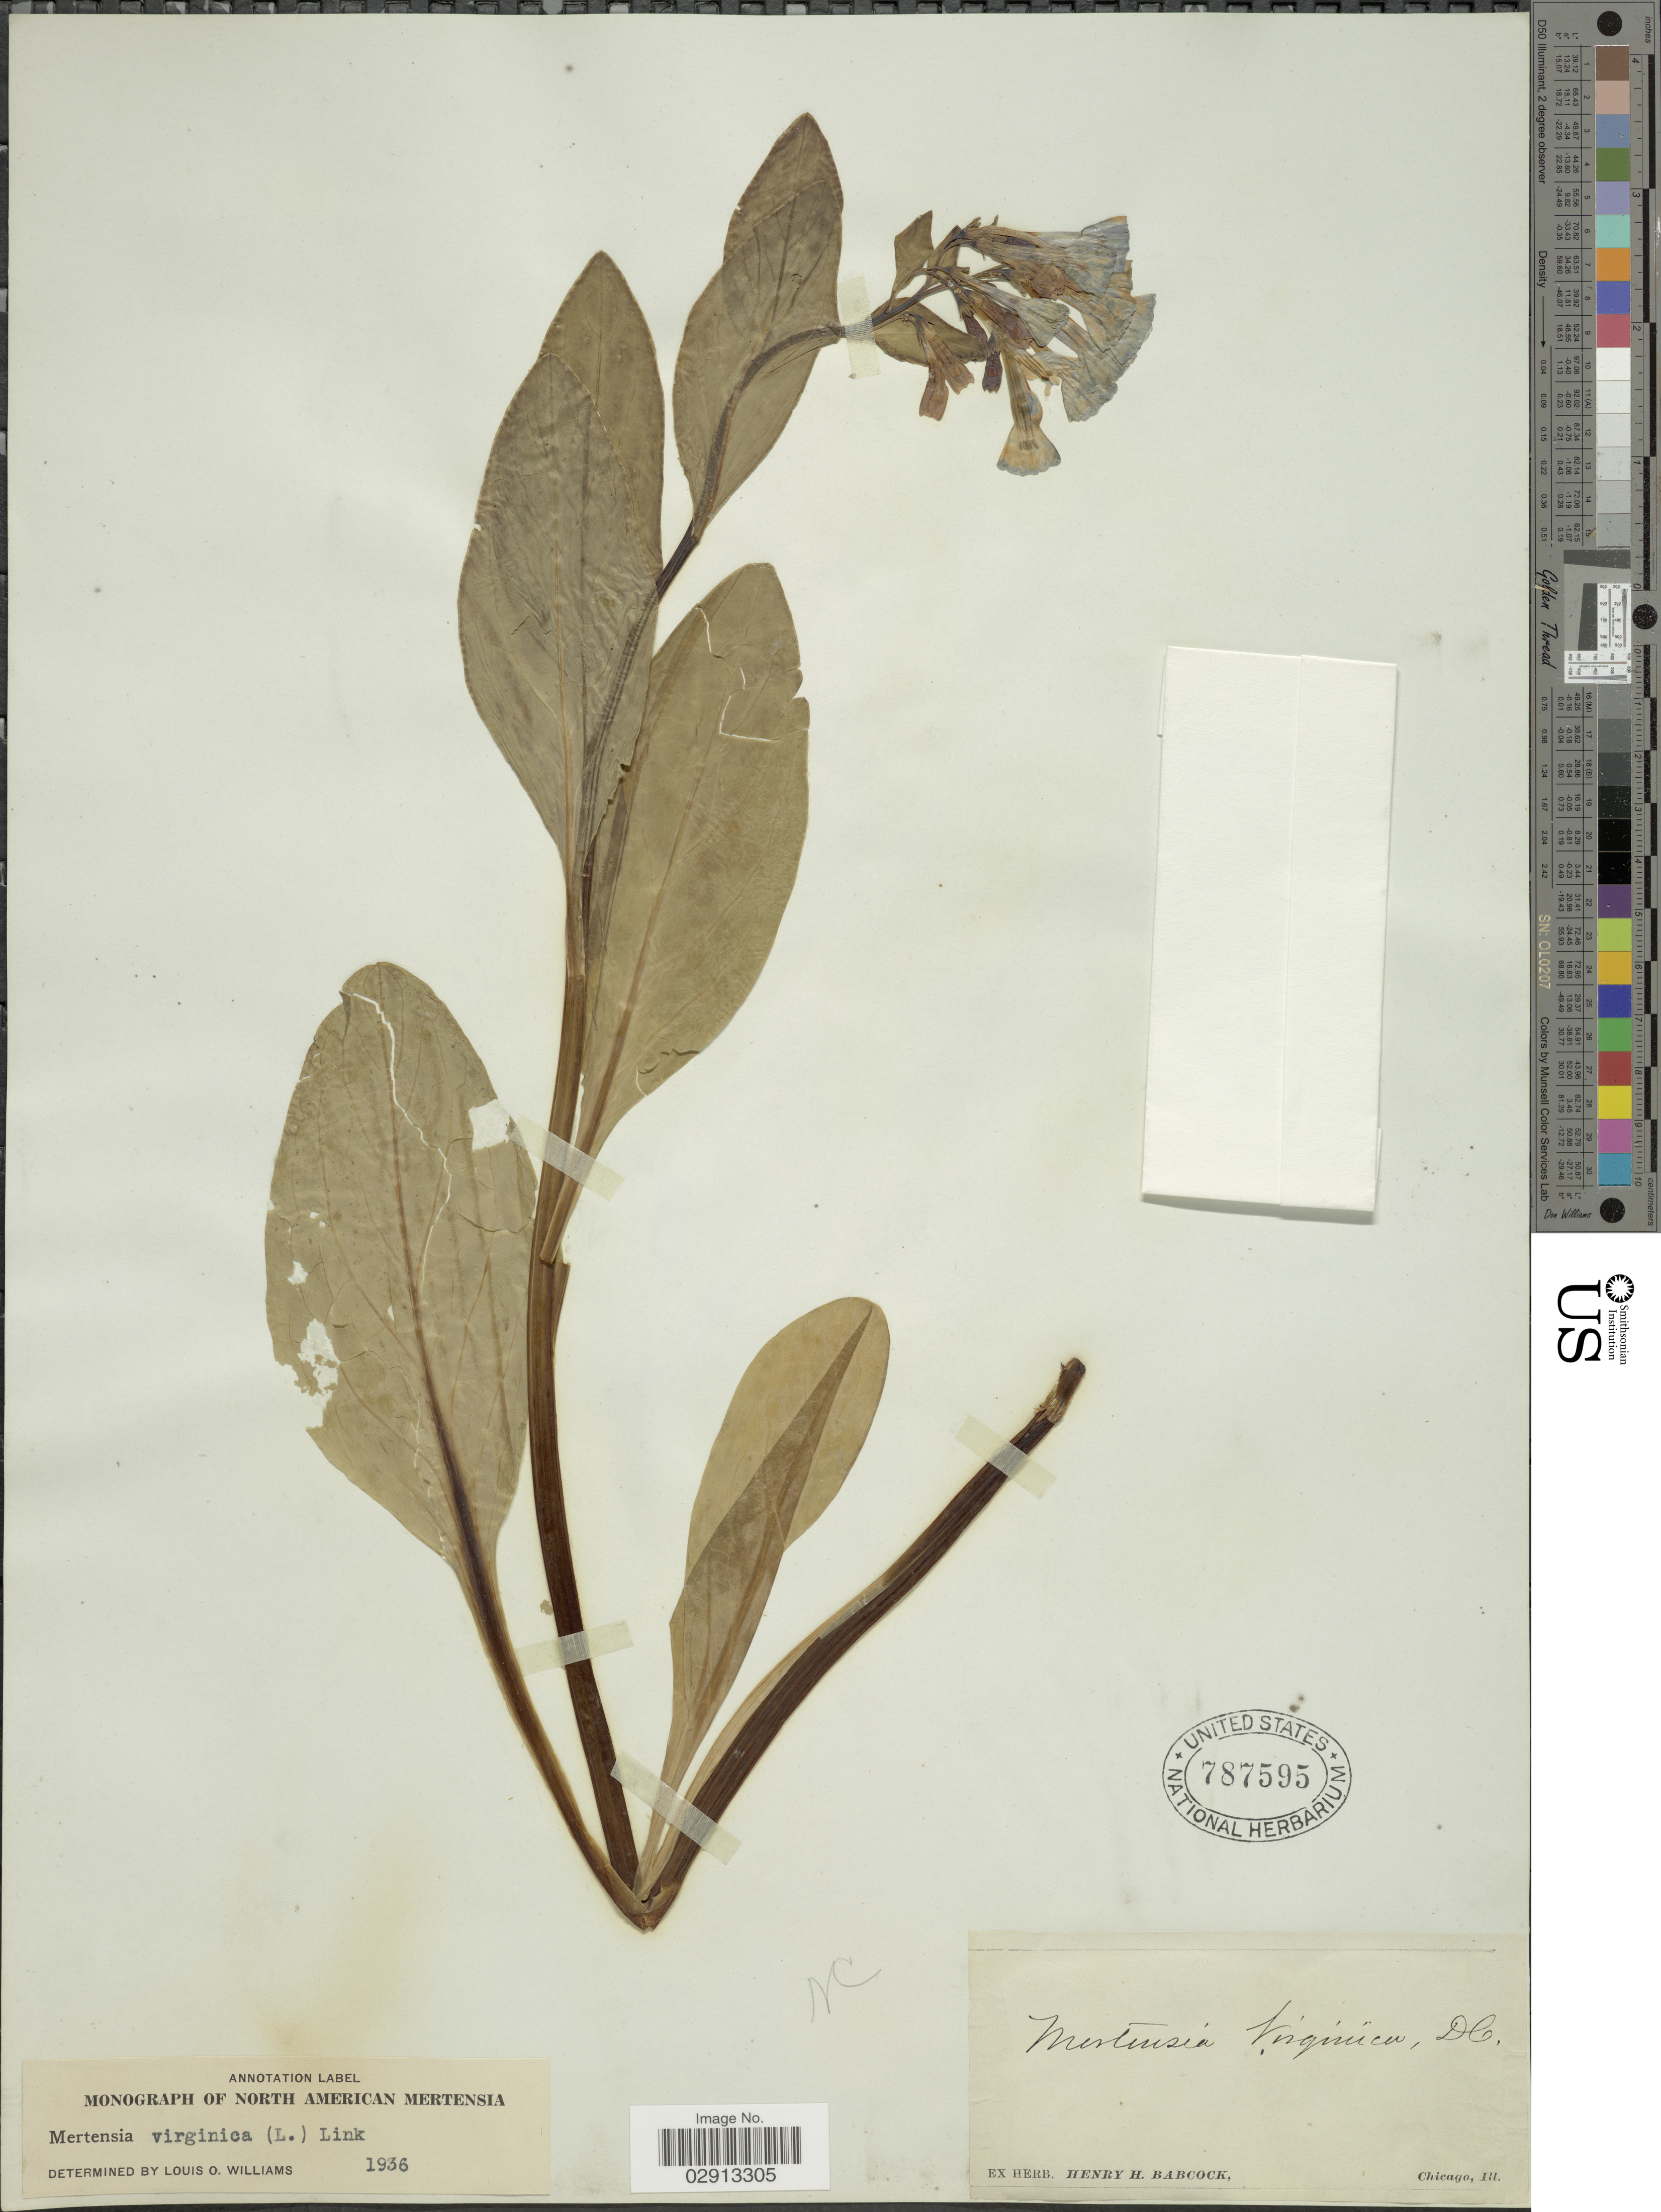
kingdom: Plantae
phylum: Tracheophyta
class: Magnoliopsida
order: Boraginales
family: Boraginaceae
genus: Mertensia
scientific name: Mertensia virginica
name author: (L.) Pers. ex Link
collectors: ex herb. Henry Homes Babcock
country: United States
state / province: Illinois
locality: Chicago.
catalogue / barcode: US 787595